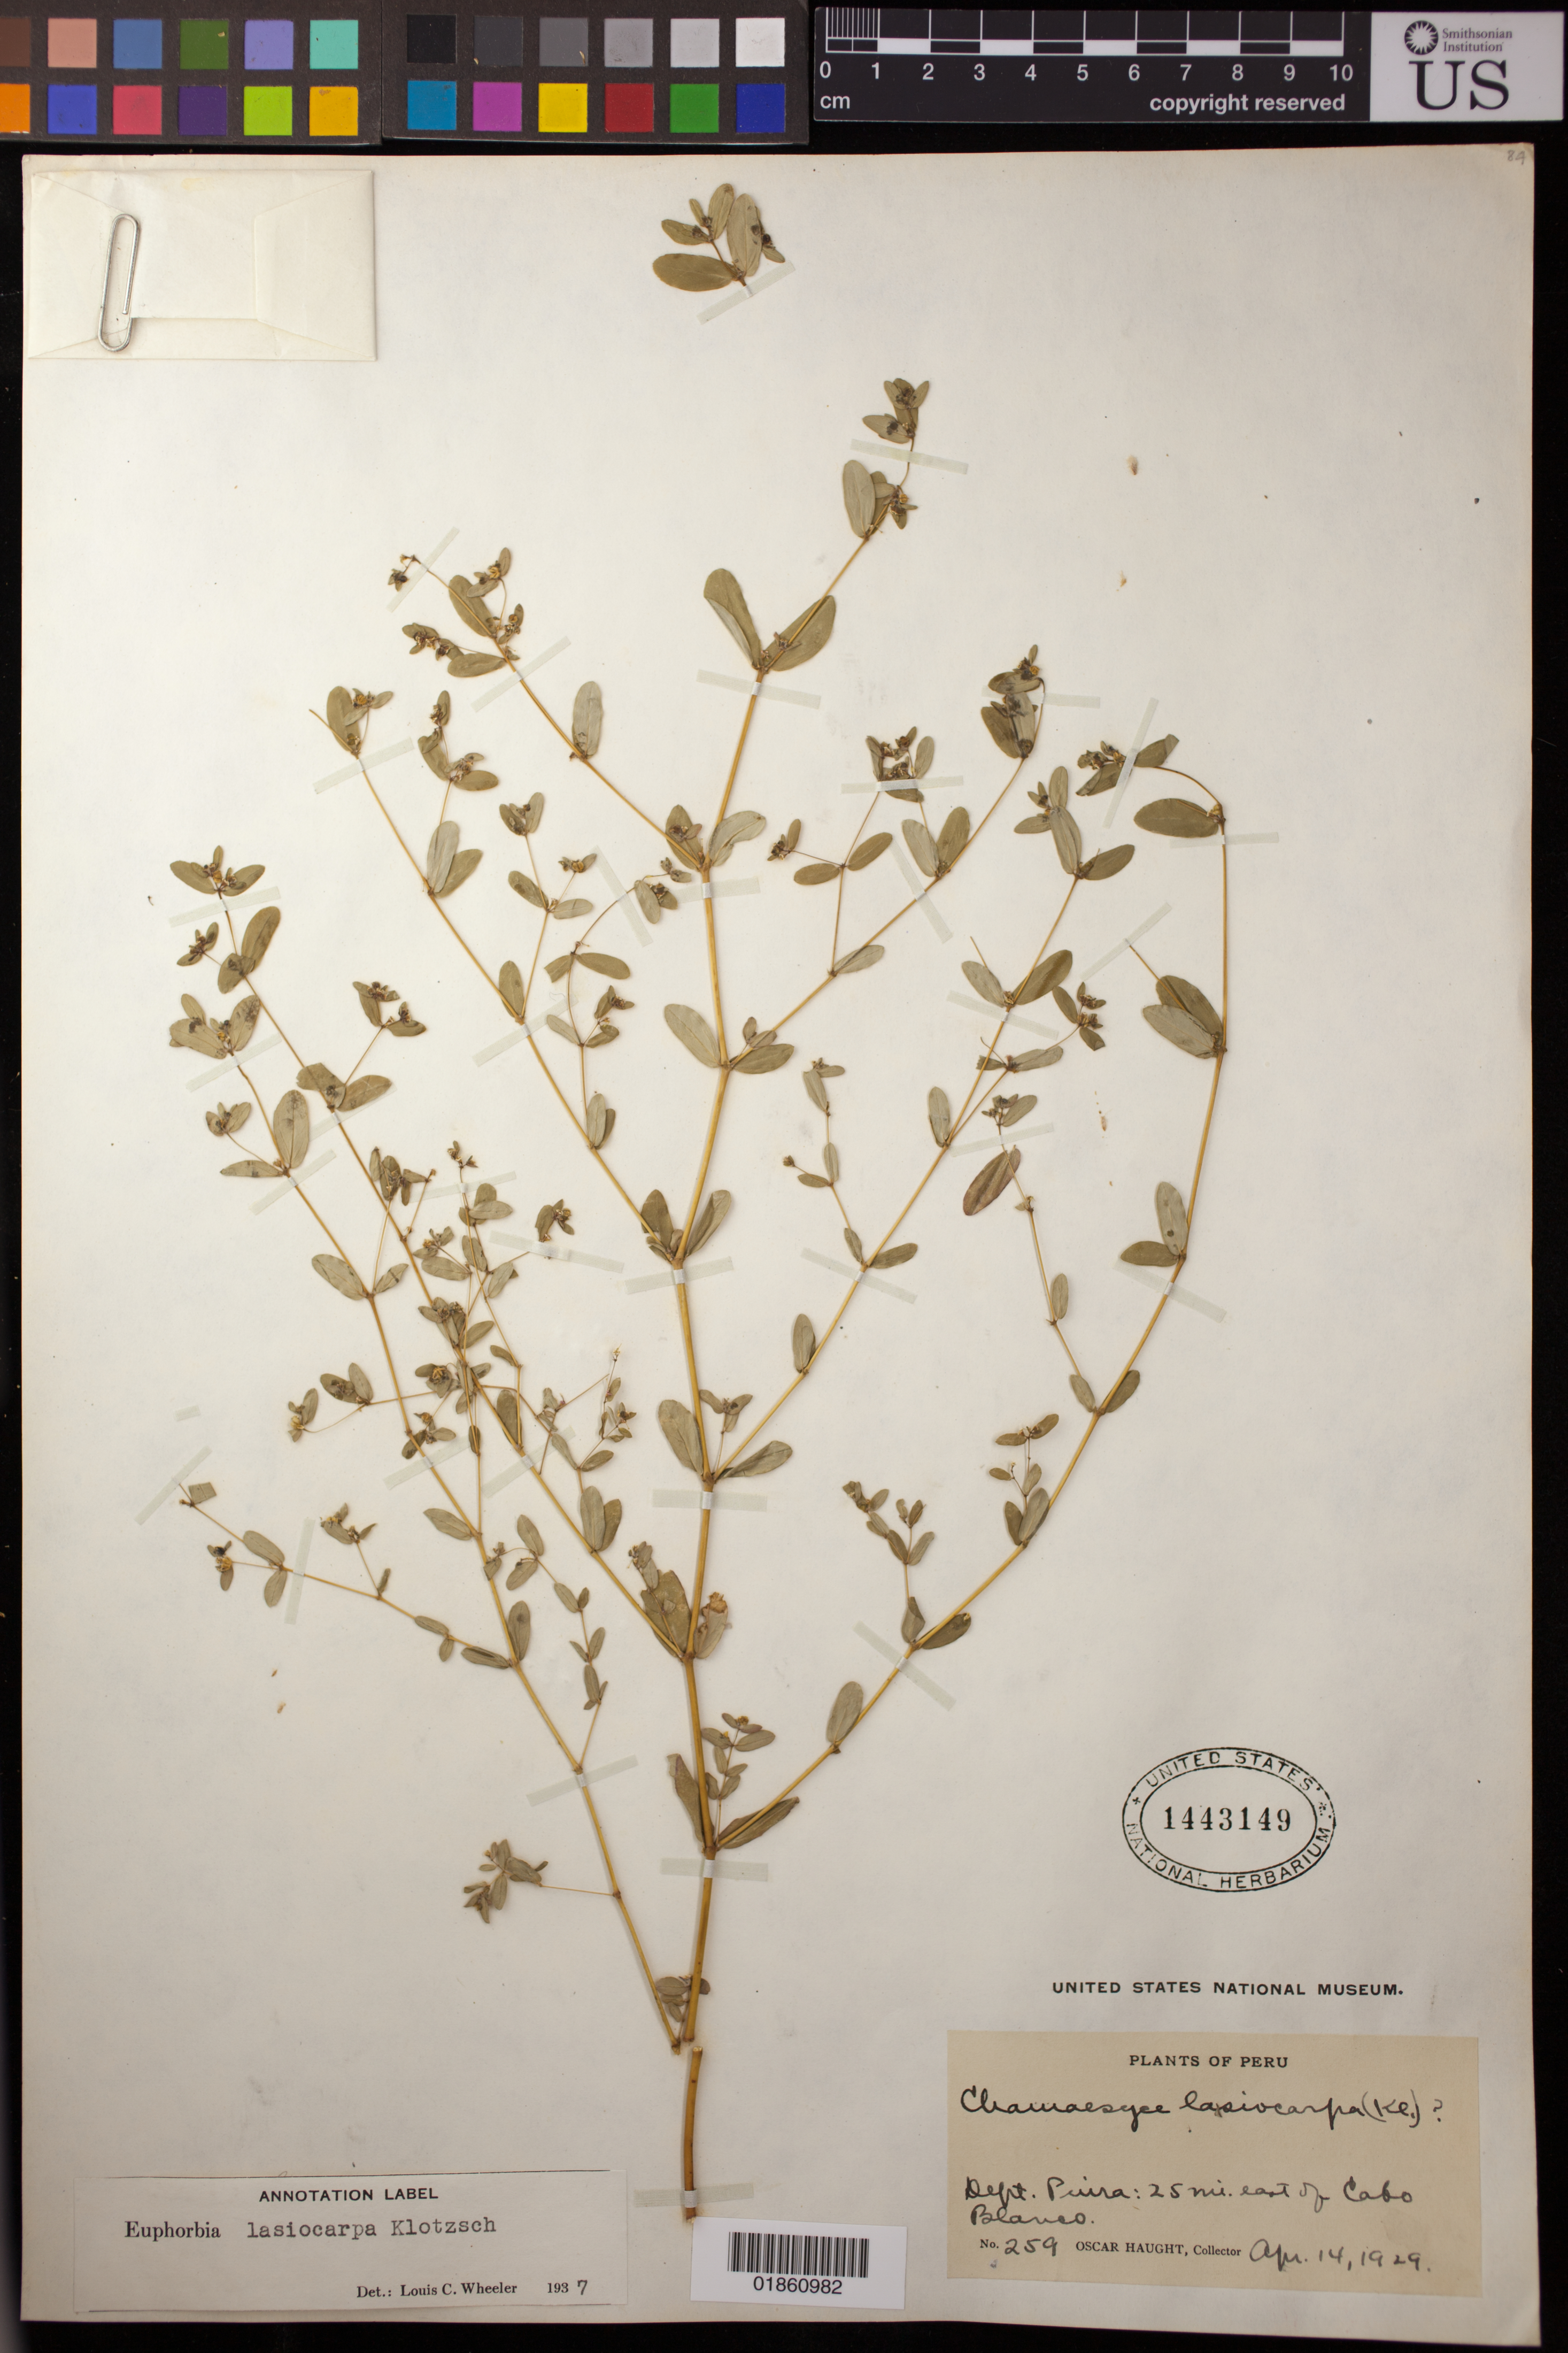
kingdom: Plantae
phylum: Tracheophyta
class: Magnoliopsida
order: Malpighiales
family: Euphorbiaceae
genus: Euphorbia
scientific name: Euphorbia hypericifolia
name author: L.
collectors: O. L. Haught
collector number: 259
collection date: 1929-04-14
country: Peru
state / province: Piura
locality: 25 mi. east of Cabo Blanco.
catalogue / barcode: US 1443149